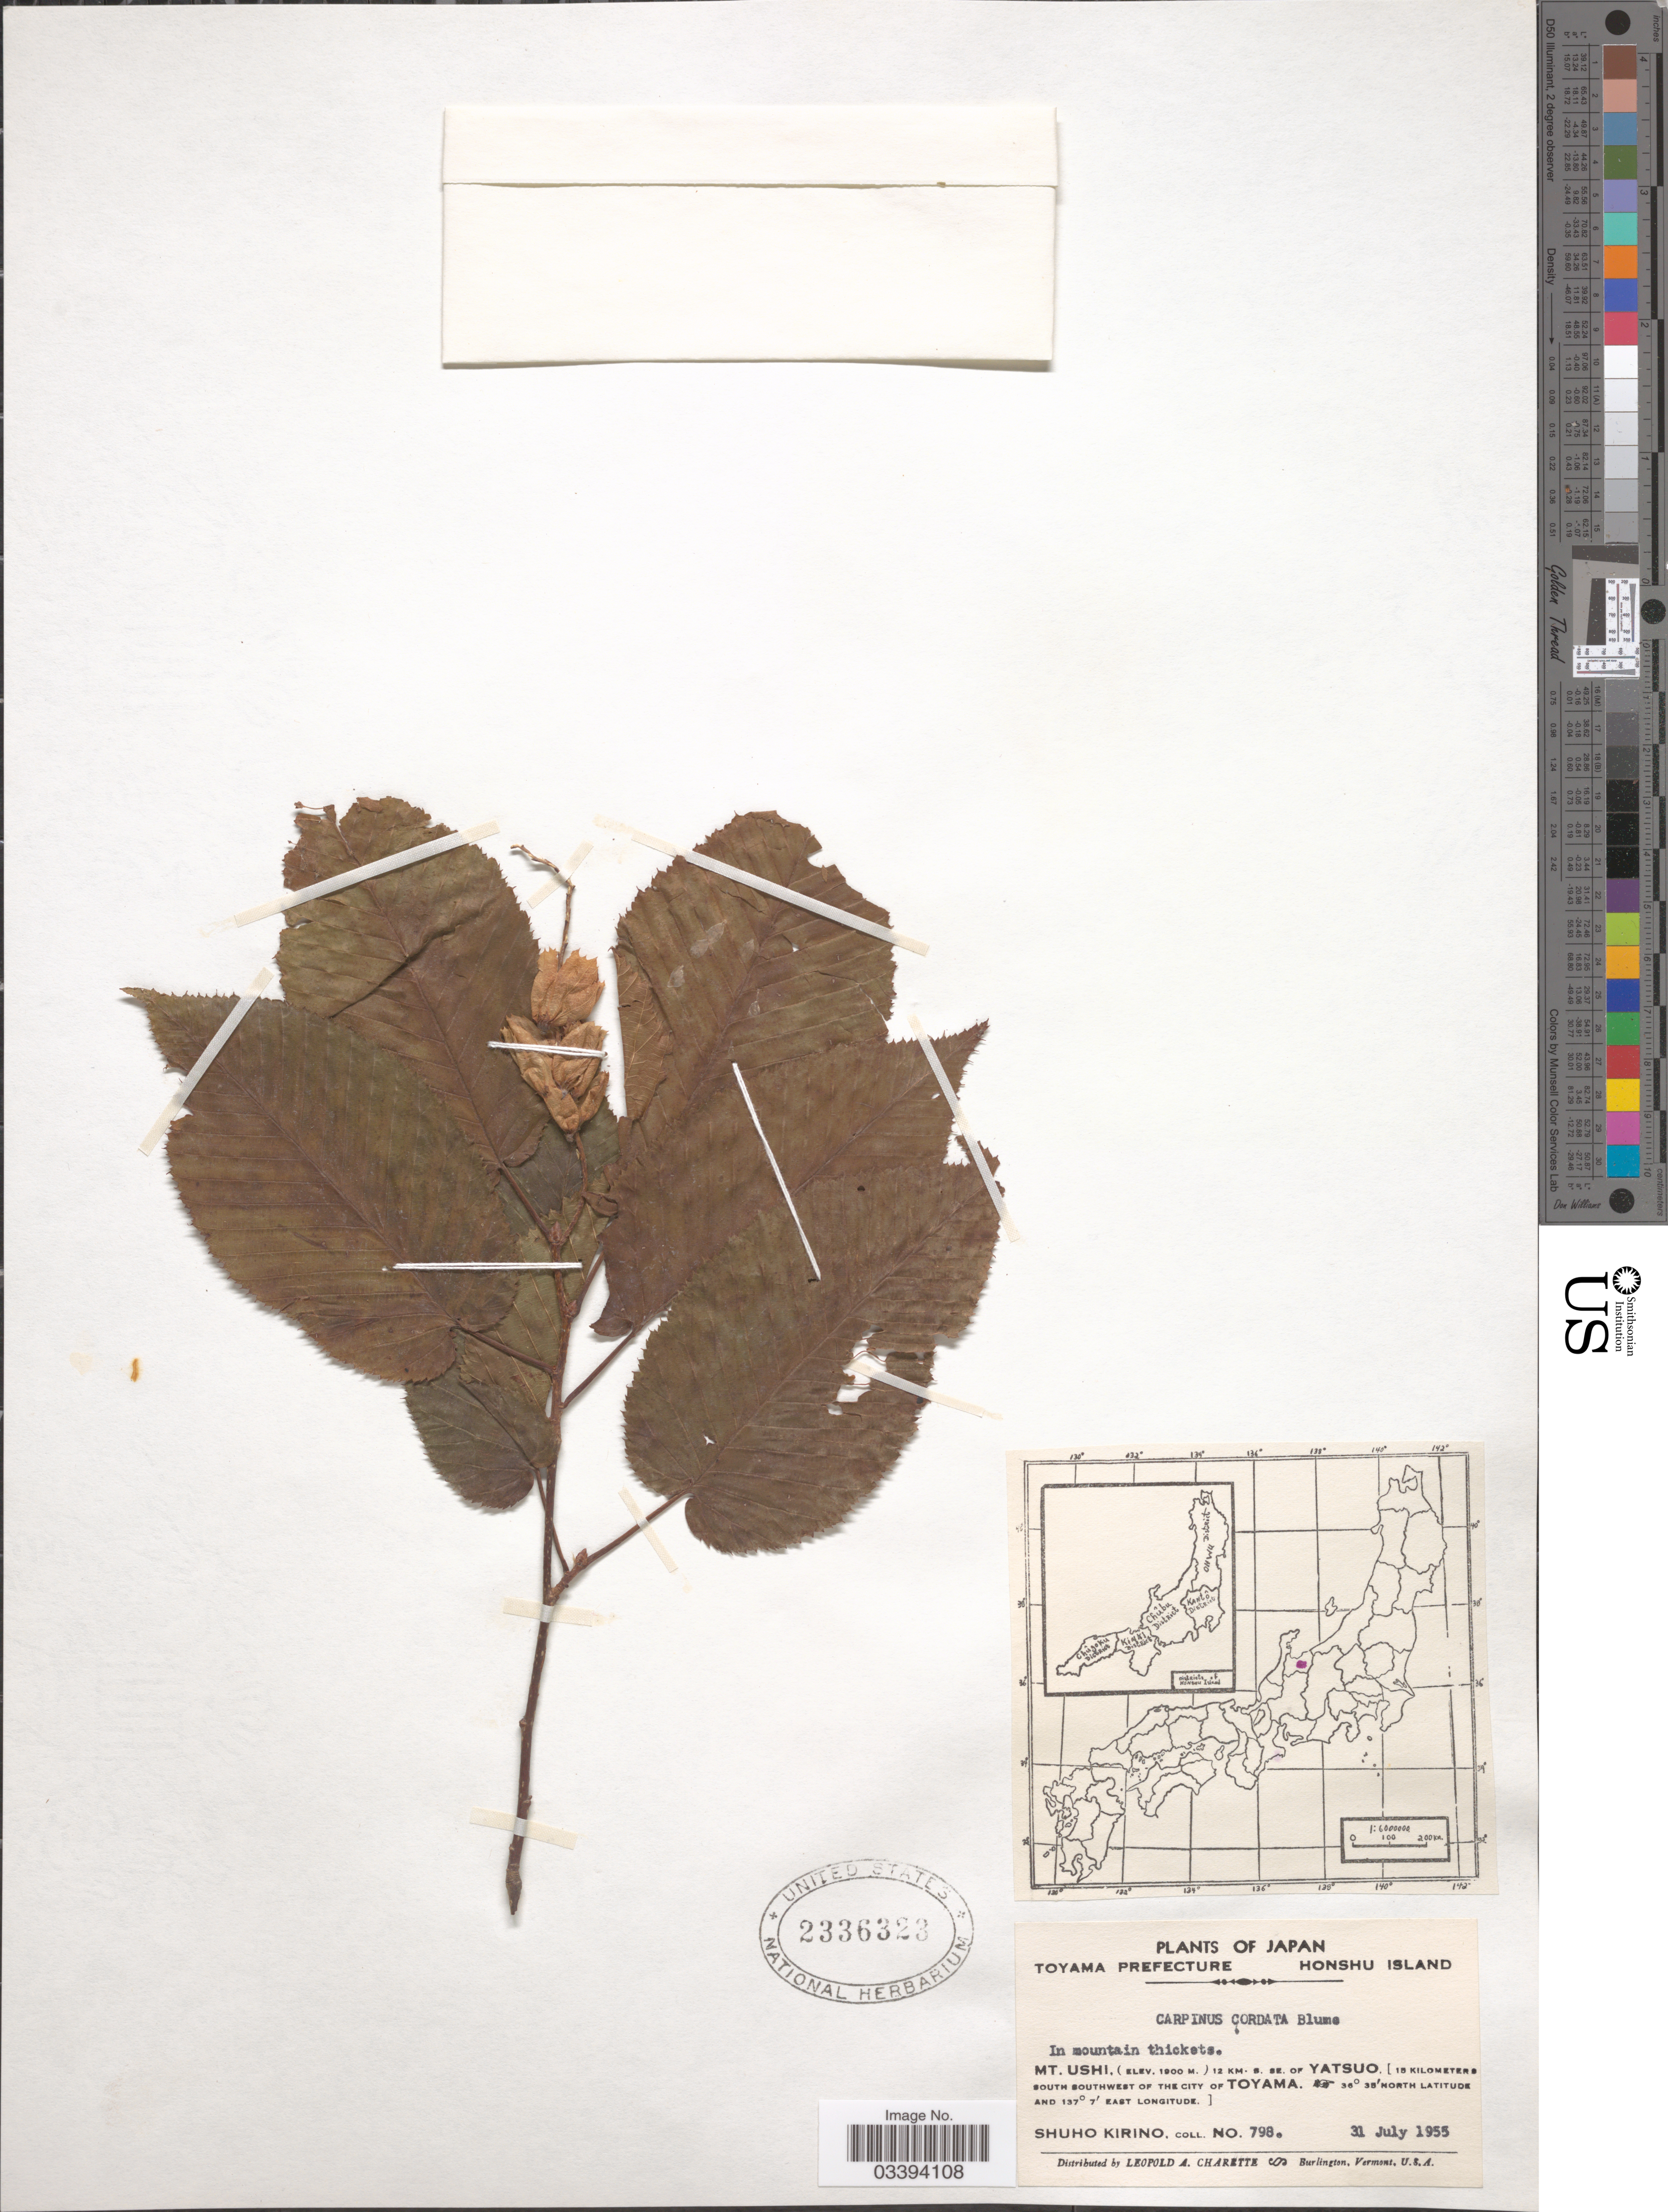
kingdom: Plantae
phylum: Tracheophyta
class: Magnoliopsida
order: Fagales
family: Betulaceae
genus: Carpinus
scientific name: Carpinus cordata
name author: Blume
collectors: S. Kirino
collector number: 798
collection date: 1955-07-31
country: Japan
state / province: Toyama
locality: Toyama Prefecture, Honshu Island. Mt. Ushi. 12 KM. S. SE. of Yatsuo [15 kilometers south southwest of the city of Toyama].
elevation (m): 1900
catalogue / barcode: US 2336323